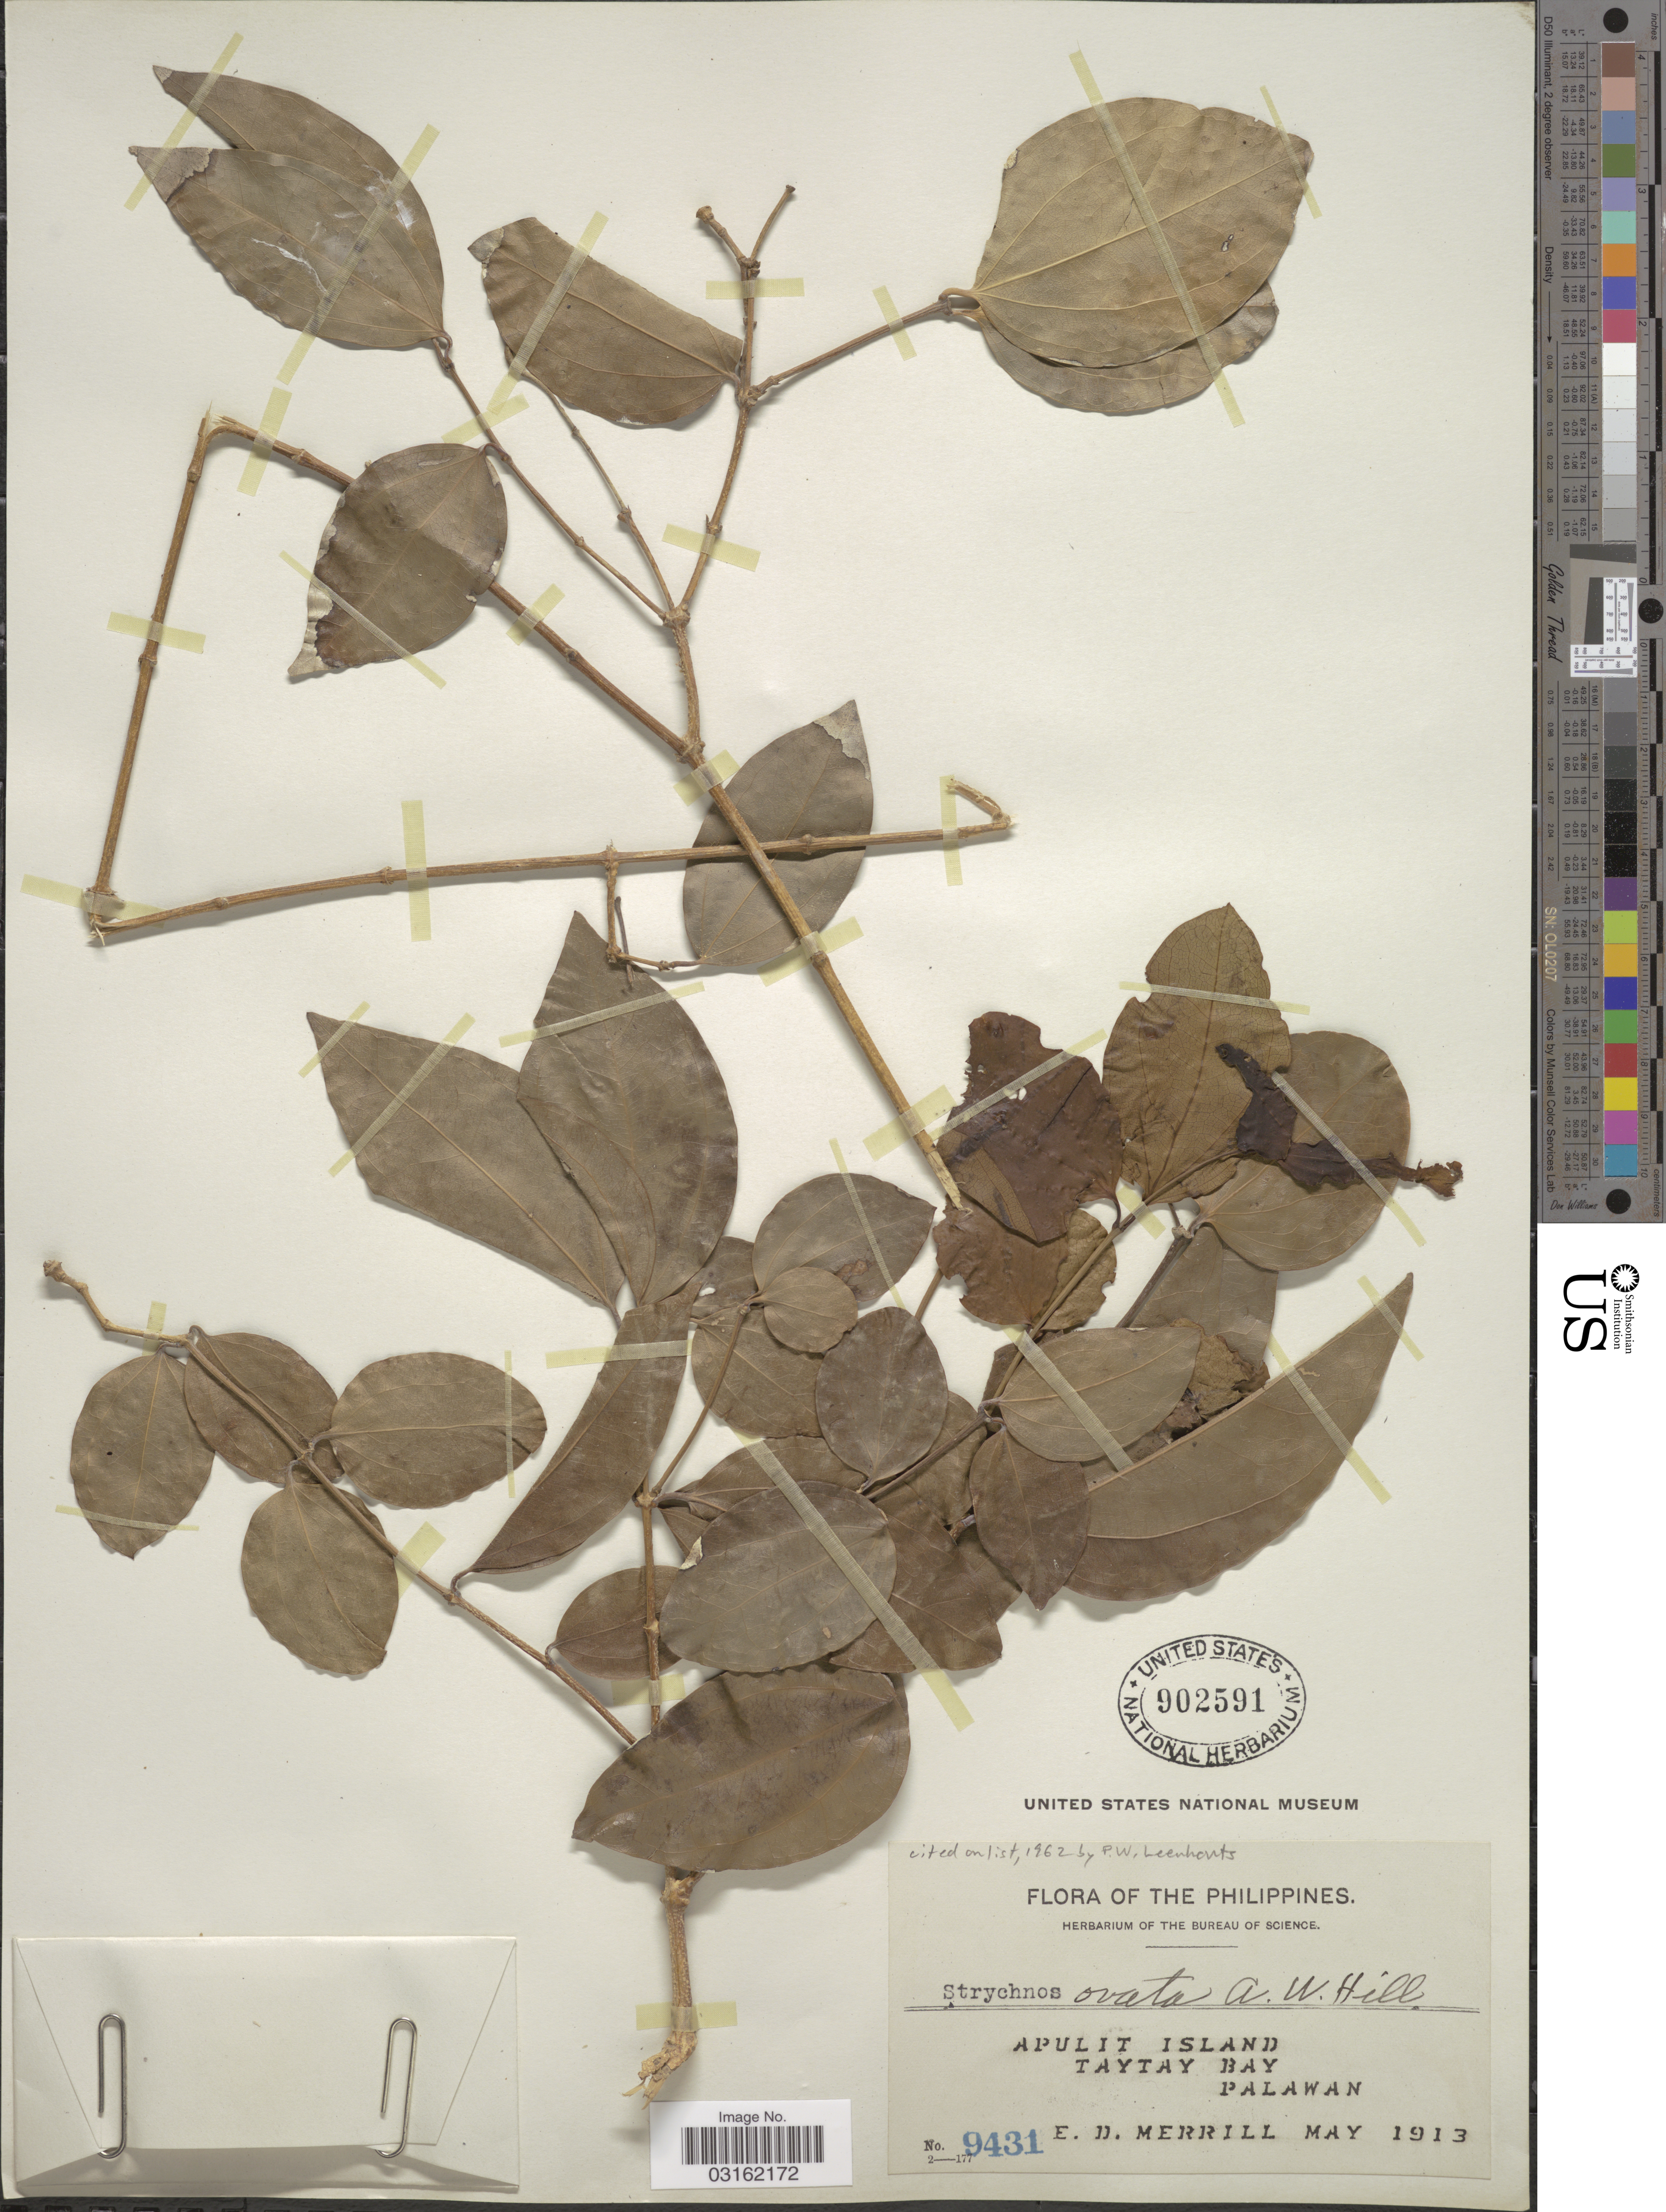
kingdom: Plantae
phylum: Tracheophyta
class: Magnoliopsida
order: Gentianales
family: Loganiaceae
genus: Strychnos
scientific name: Strychnos ovata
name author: A.W. Hill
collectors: E. D. Merrill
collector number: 9431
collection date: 1913-05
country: Philippines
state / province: Mimaropa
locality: Apulit Island, Taytay Bay, Palawan.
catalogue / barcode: US 902591